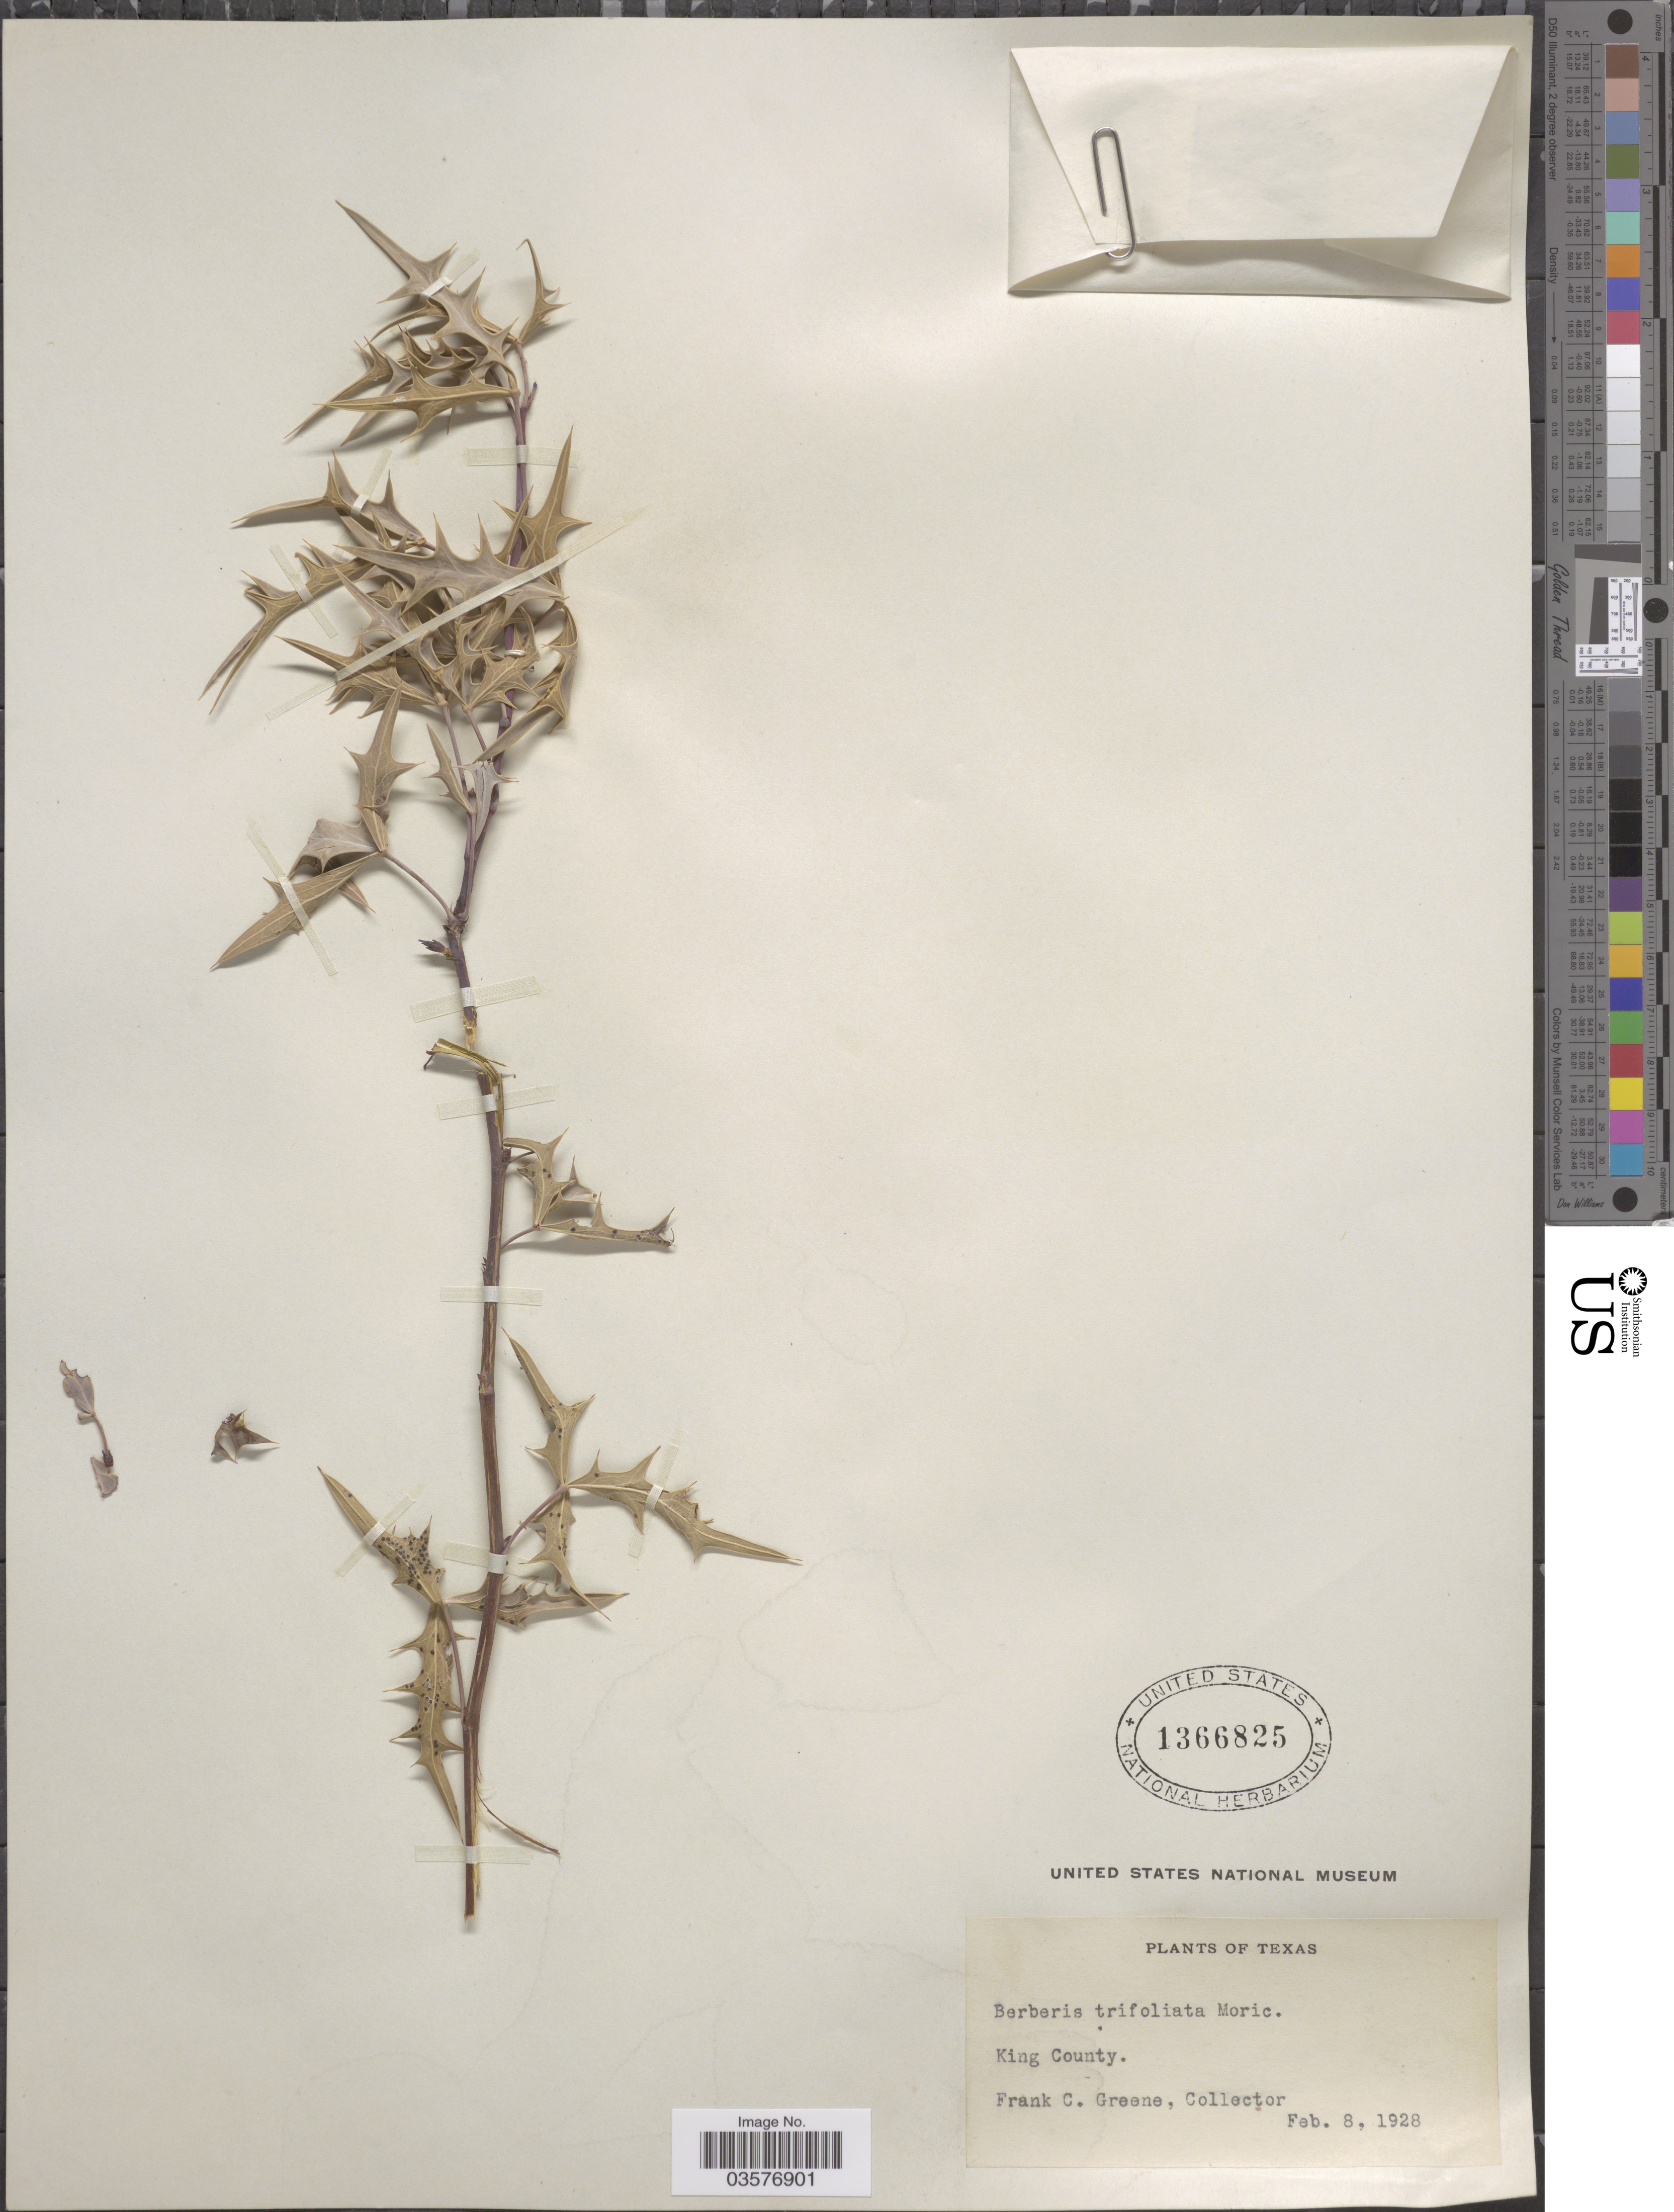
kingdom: Plantae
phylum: Tracheophyta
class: Magnoliopsida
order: Ranunculales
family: Berberidaceae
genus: Mahonia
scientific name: Mahonia trifoliolata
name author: (Monic.) Fedde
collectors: F. C. Greene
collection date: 1928-02-08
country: United States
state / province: Texas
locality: King County.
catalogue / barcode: US 1366825